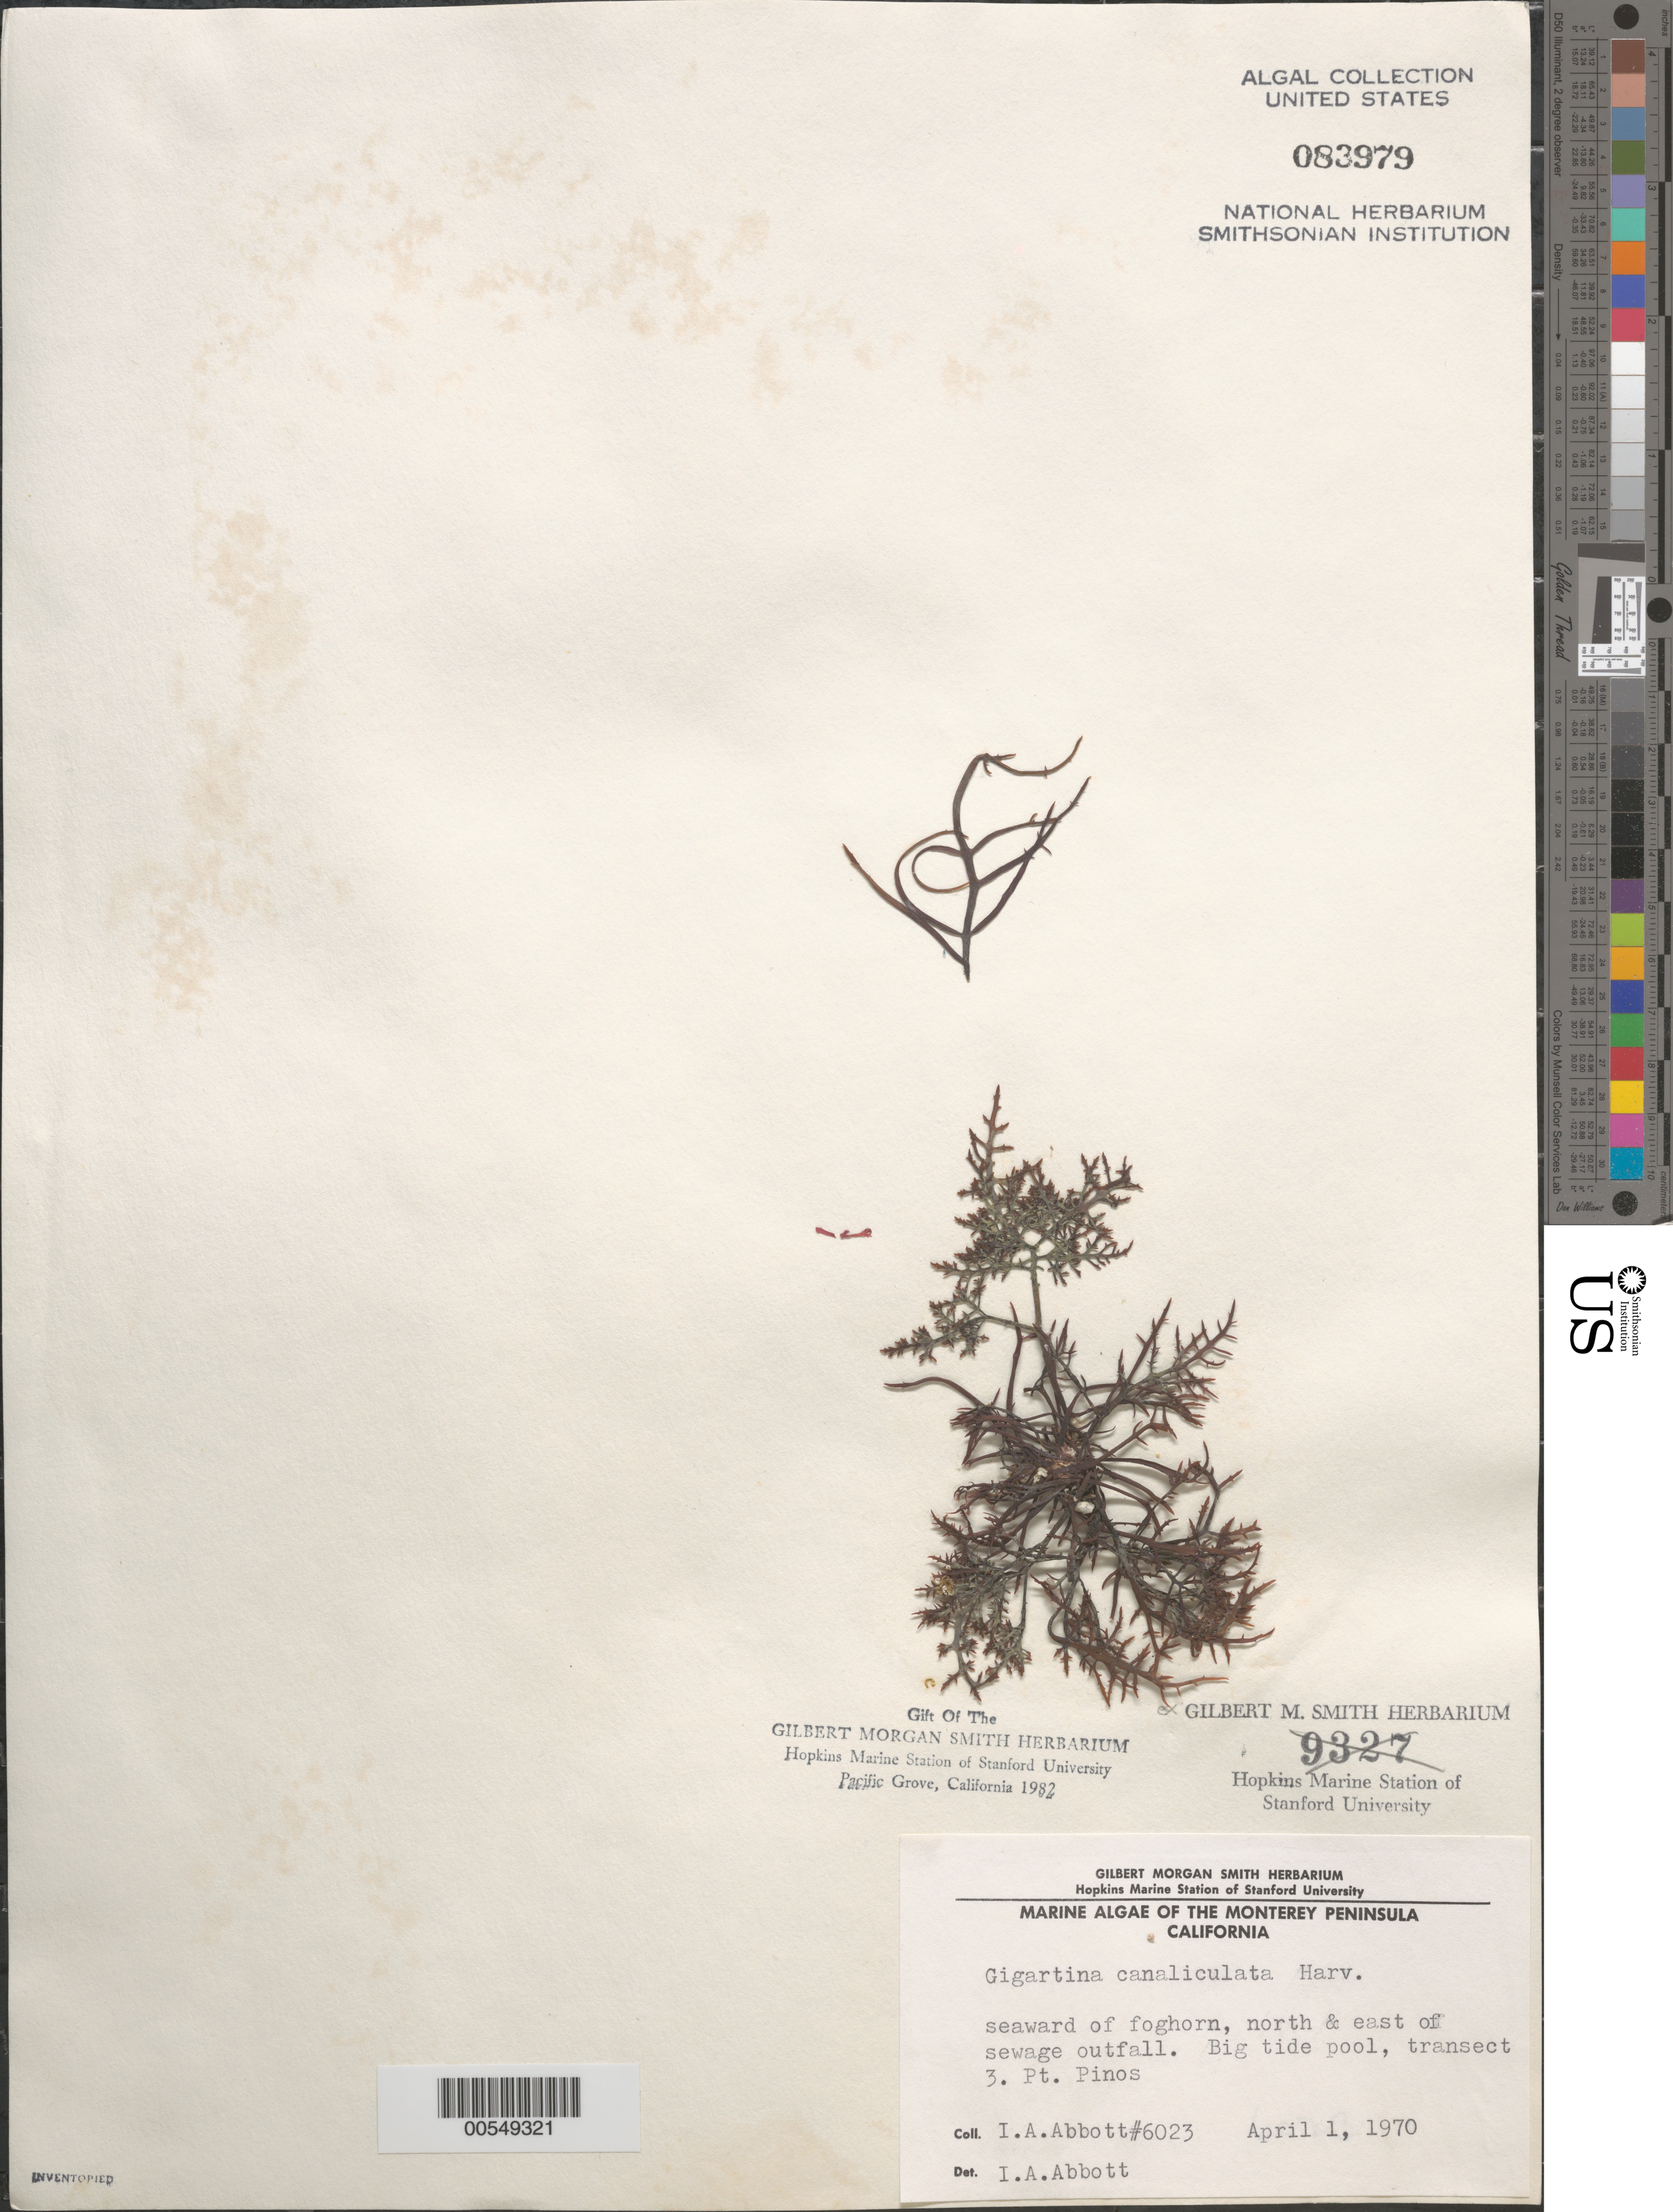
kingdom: Plantae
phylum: Rhodophyta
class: Florideophyceae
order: Gigartinales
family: Gigartinaceae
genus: Chondracanthus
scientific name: Chondracanthus canaliculatus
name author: (Harv.) Guiry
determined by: Algae name updating Project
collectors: I. A. Abbott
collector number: IAA 6023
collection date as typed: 01 Apr 1970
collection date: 1970-04-01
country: United States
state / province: California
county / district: Monterey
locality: Point Pinos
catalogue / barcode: US 83979